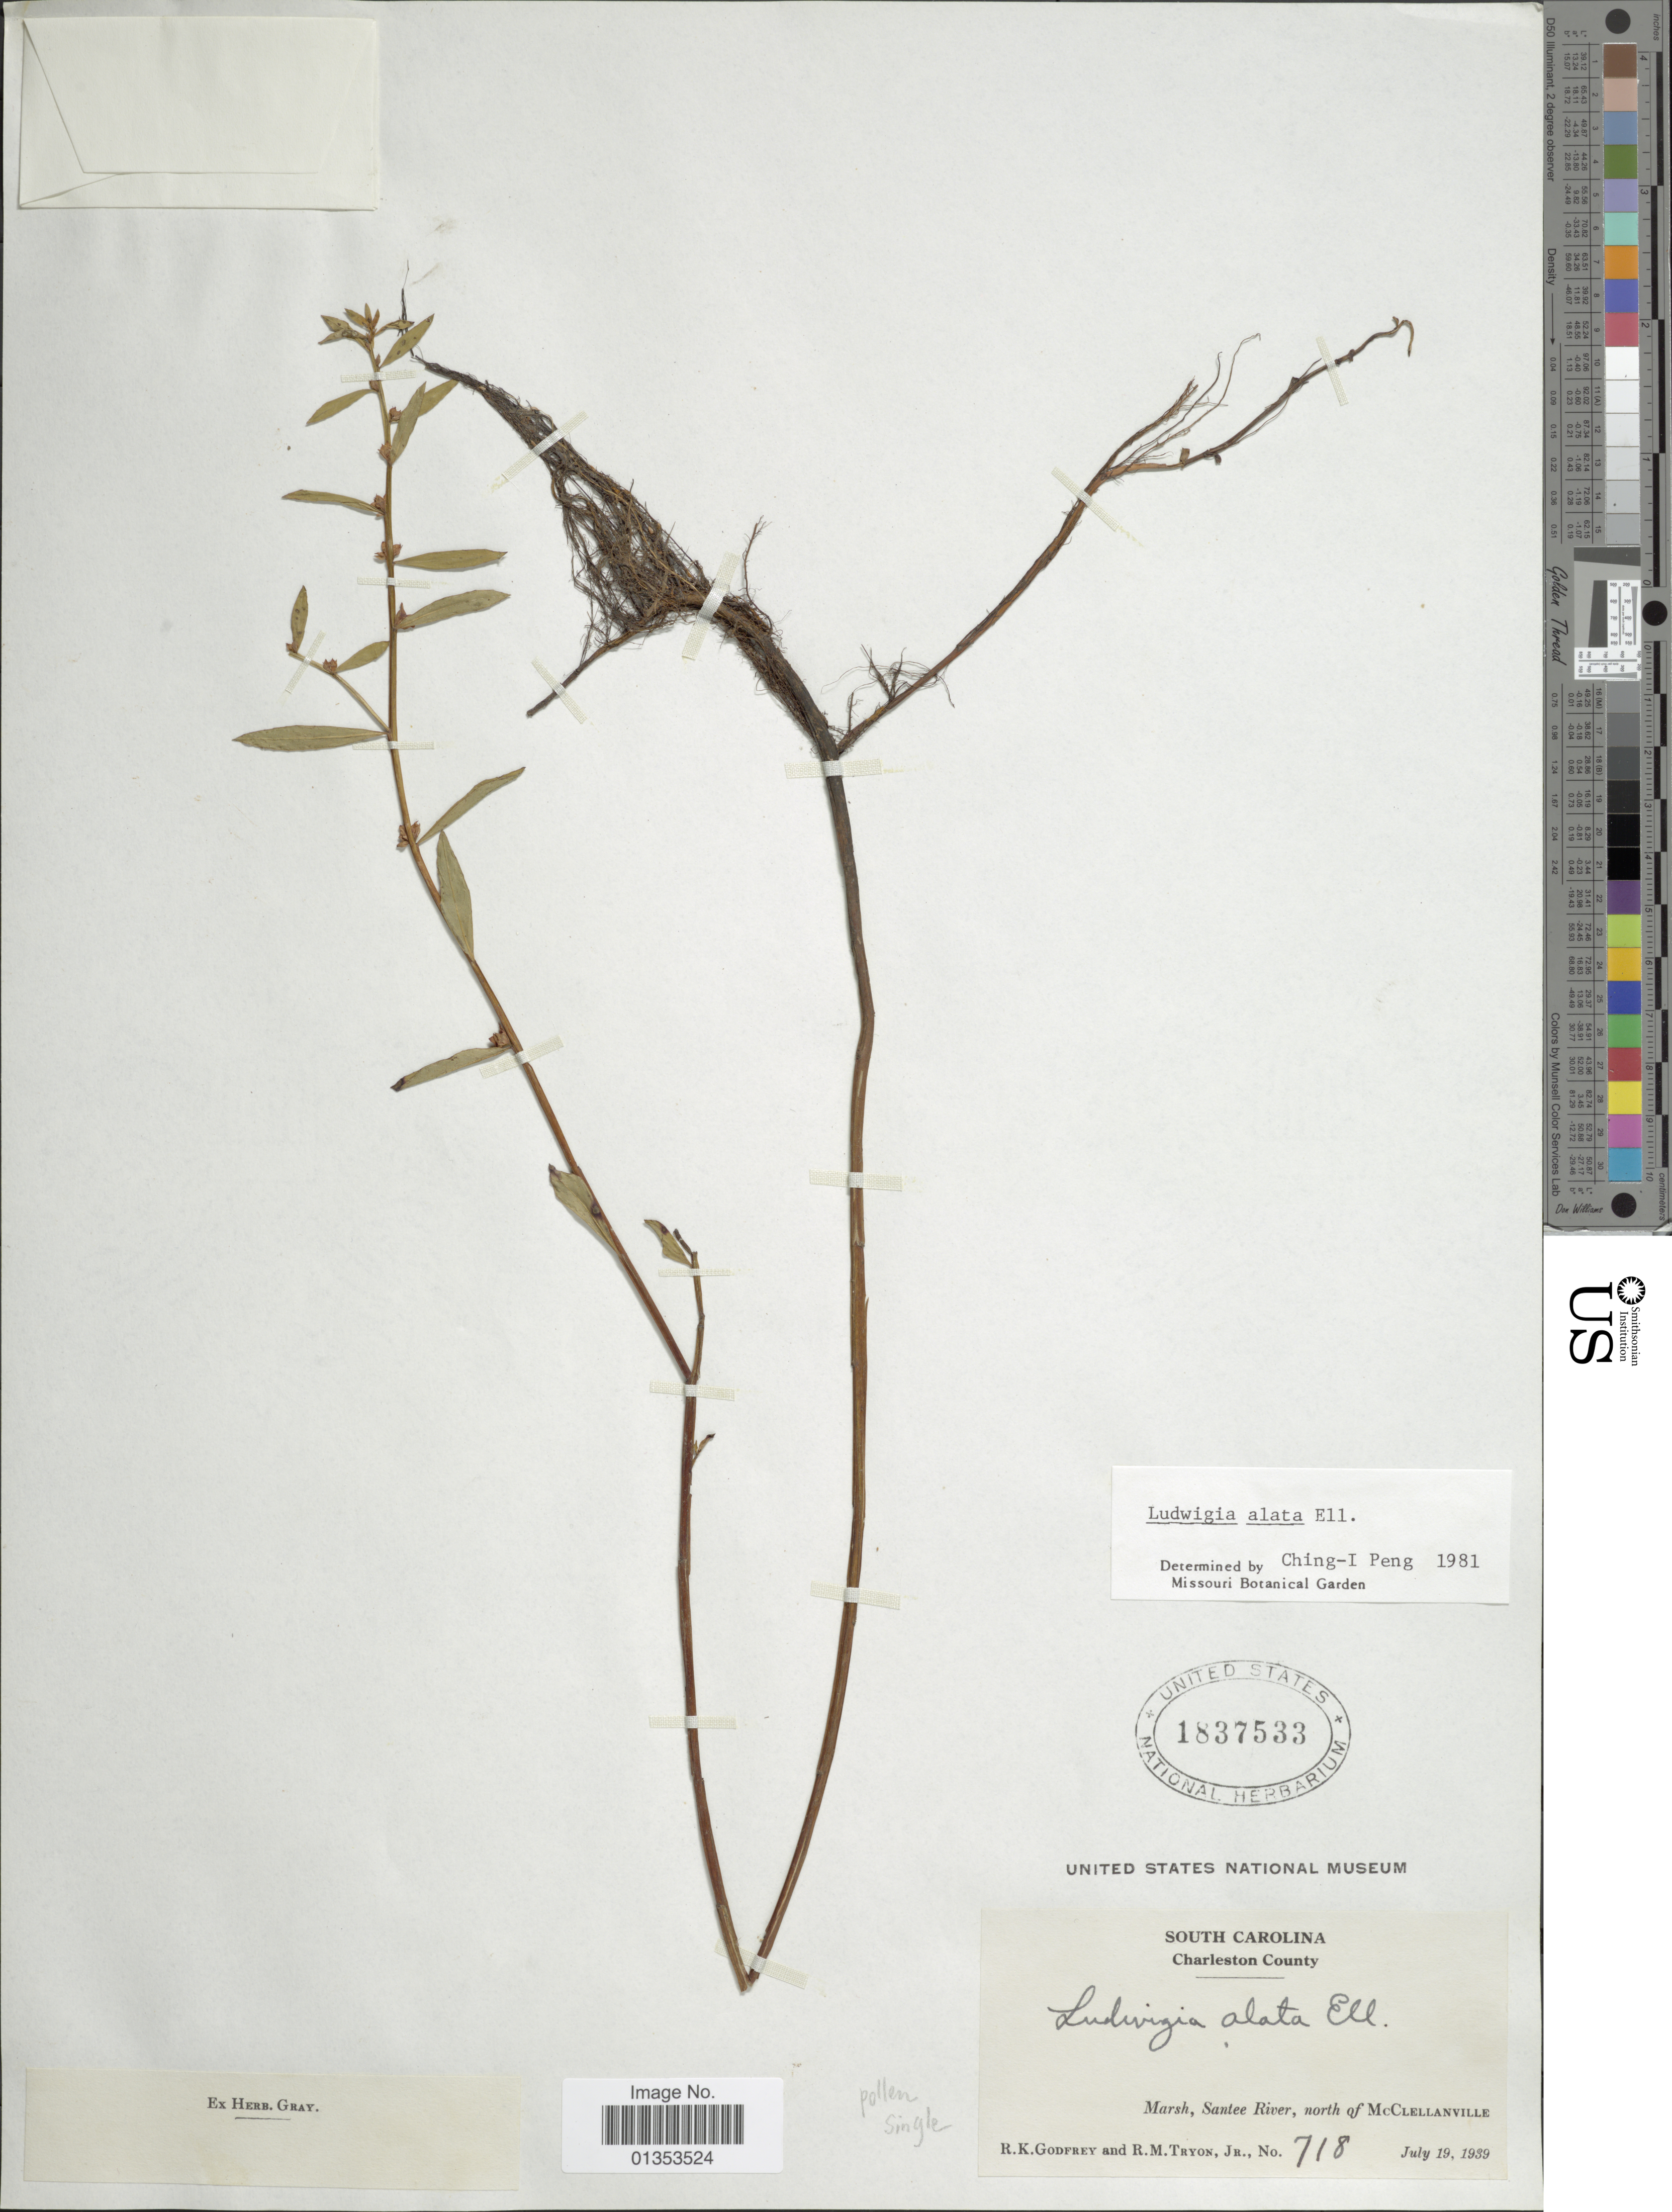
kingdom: Plantae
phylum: Tracheophyta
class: Magnoliopsida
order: Myrtales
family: Onagraceae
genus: Ludwigia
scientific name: Ludwigia alata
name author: Elliott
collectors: R. K. Godfrey & R.M. Tyron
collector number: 718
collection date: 1939-07-19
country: United States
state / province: South Carolina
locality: Charleston County, Marsh, Santee River, north of McClellanville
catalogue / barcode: US 1837533